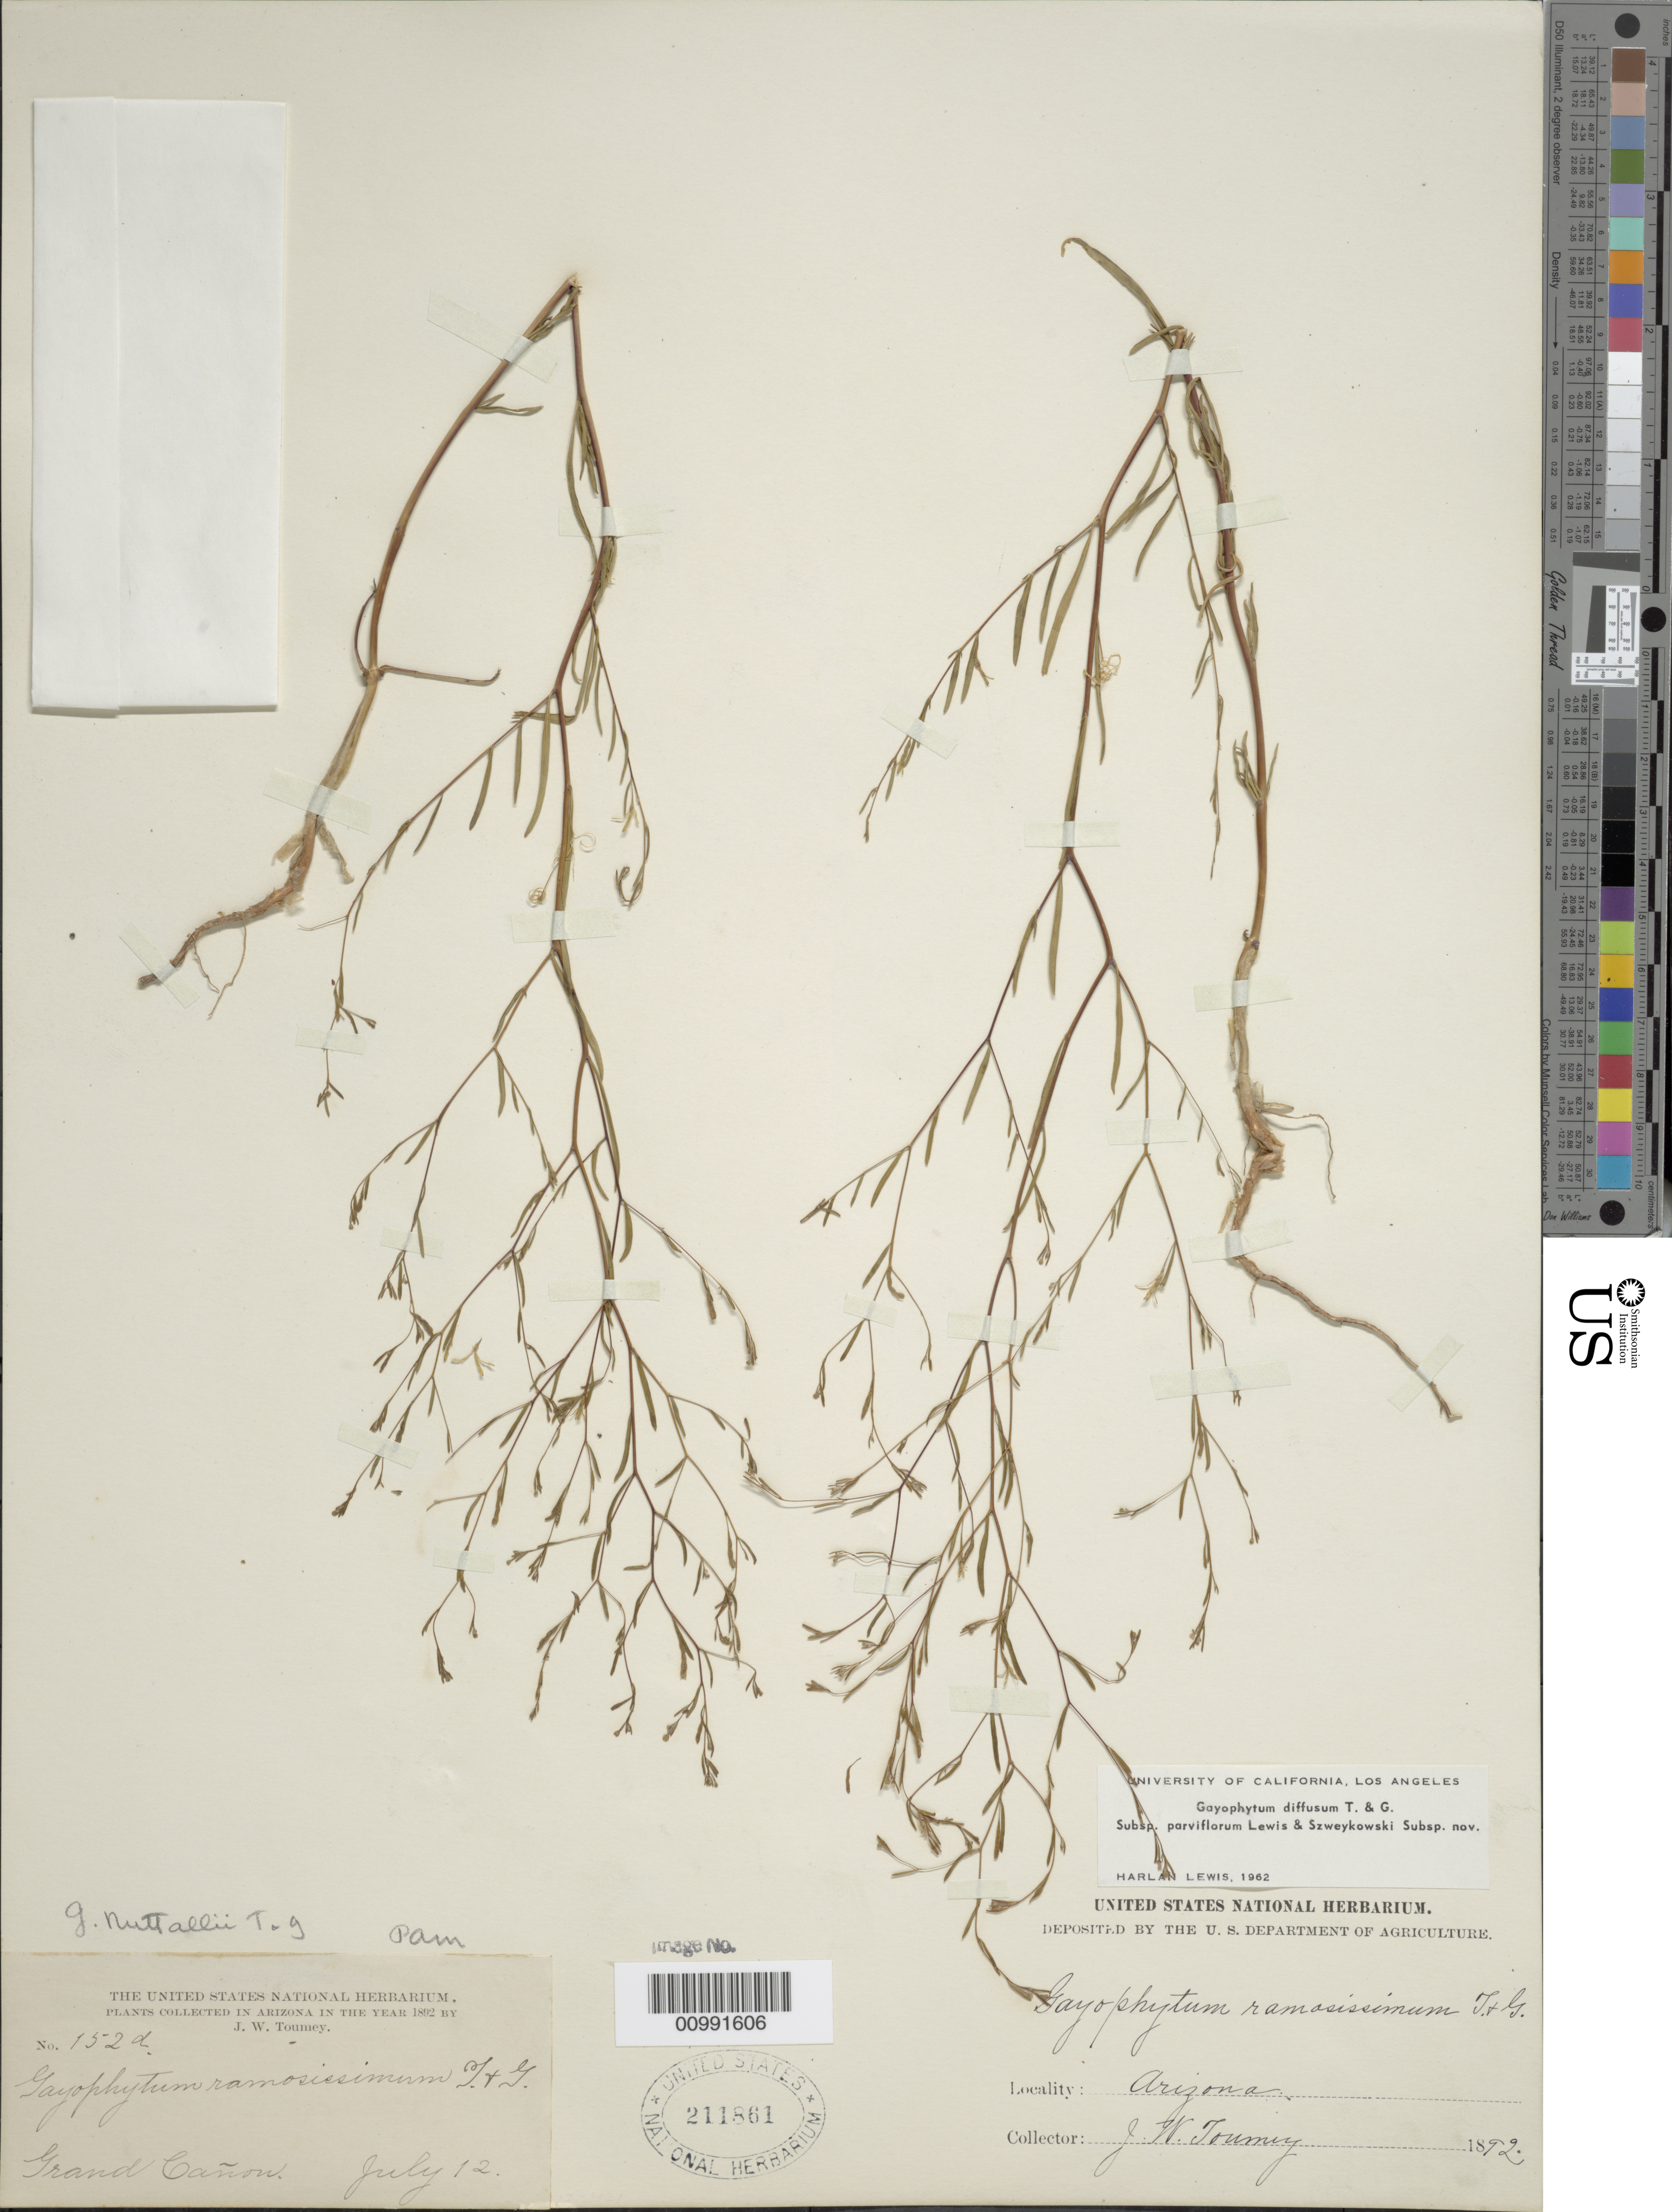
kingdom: Plantae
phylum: Tracheophyta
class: Magnoliopsida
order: Myrtales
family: Onagraceae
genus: Gayophytum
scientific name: Gayophytum diffusum subsp. parviflorum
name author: F. H. Lewis & Szweyk.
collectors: J. W. Toumey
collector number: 152D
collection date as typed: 12 Jul 1892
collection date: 1892-07-12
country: United States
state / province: Arizona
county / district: Coconino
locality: Grand Canyon.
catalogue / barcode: US 211861